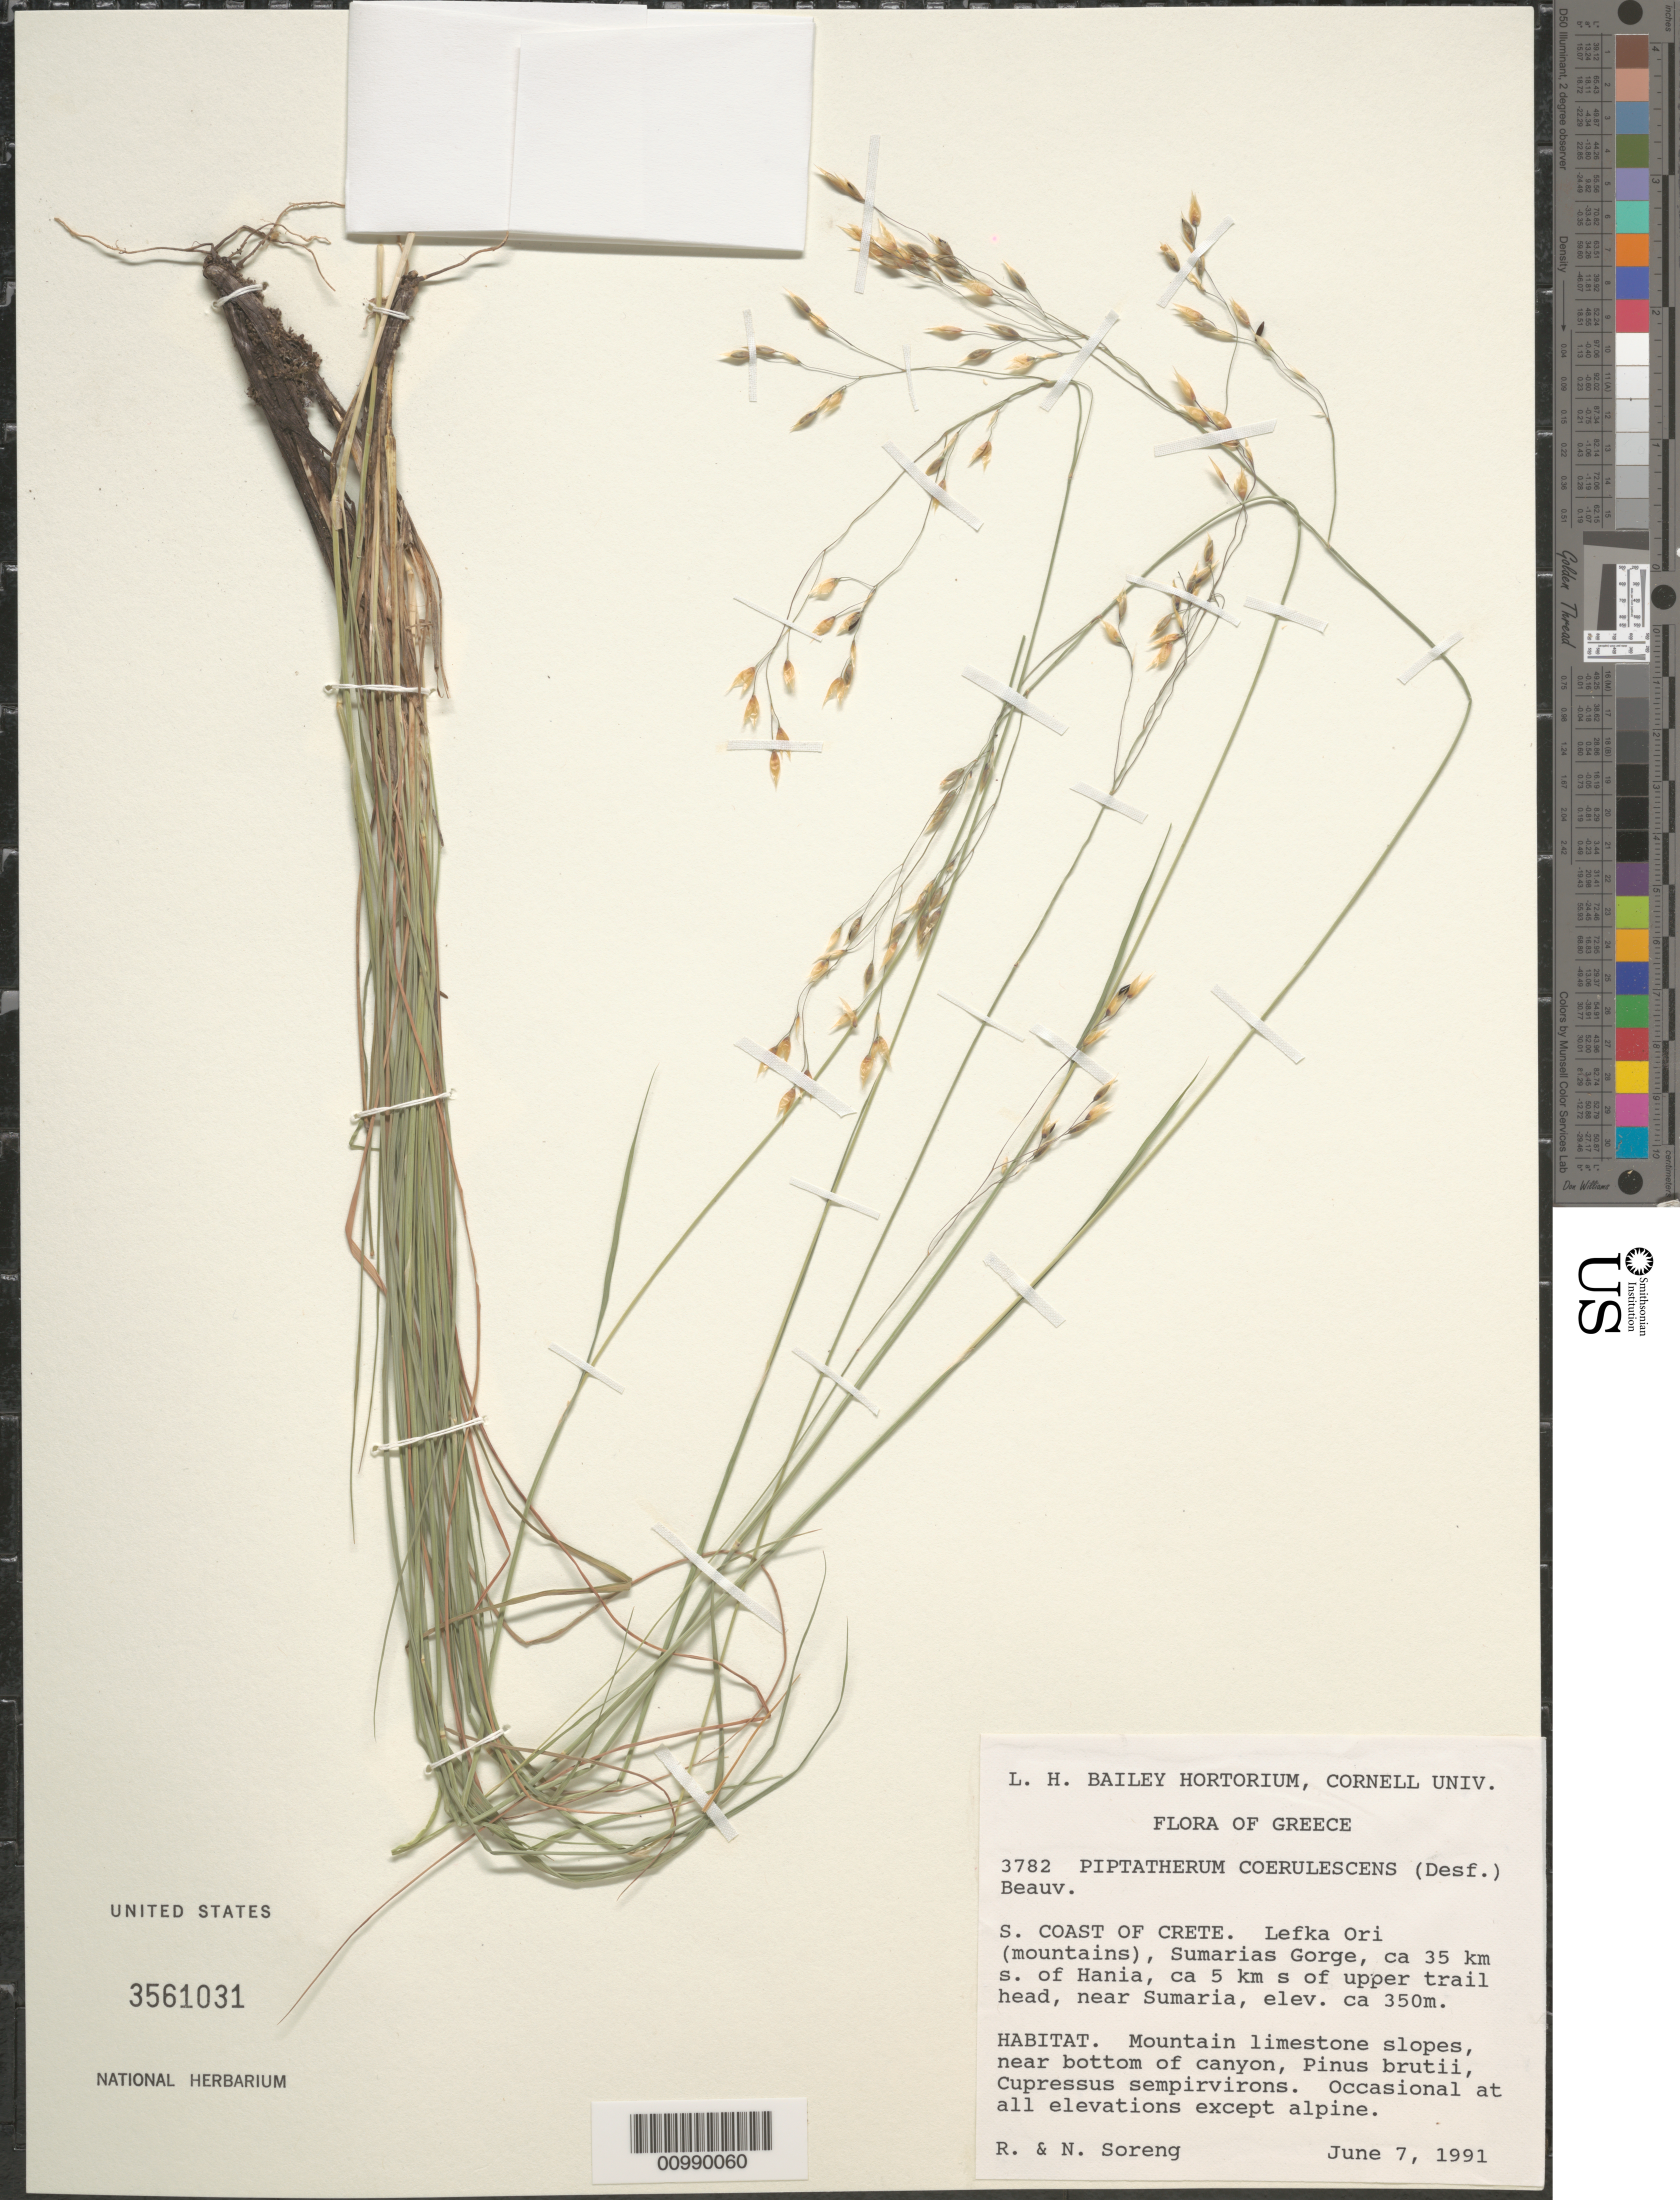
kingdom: Plantae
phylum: Tracheophyta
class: Liliopsida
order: Poales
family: Poaceae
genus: Piptatherum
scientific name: Piptatherum coerulescens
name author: (Desf.) P. Beauv.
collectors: R. J. Soreng & N. L. Soreng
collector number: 3782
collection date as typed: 07 Jun 1991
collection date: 1991-06-07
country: Greece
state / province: Crete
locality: Lefka Ori (mountains), Sumarias Gorge, ca 35 km S of Hania, ca 5 km S of upper trail head, near Sumaria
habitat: Limestone slopes, near bottom of canyon, Pinus brutii, Cupressus sempirvirons. Occasional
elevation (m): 350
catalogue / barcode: US 3561031